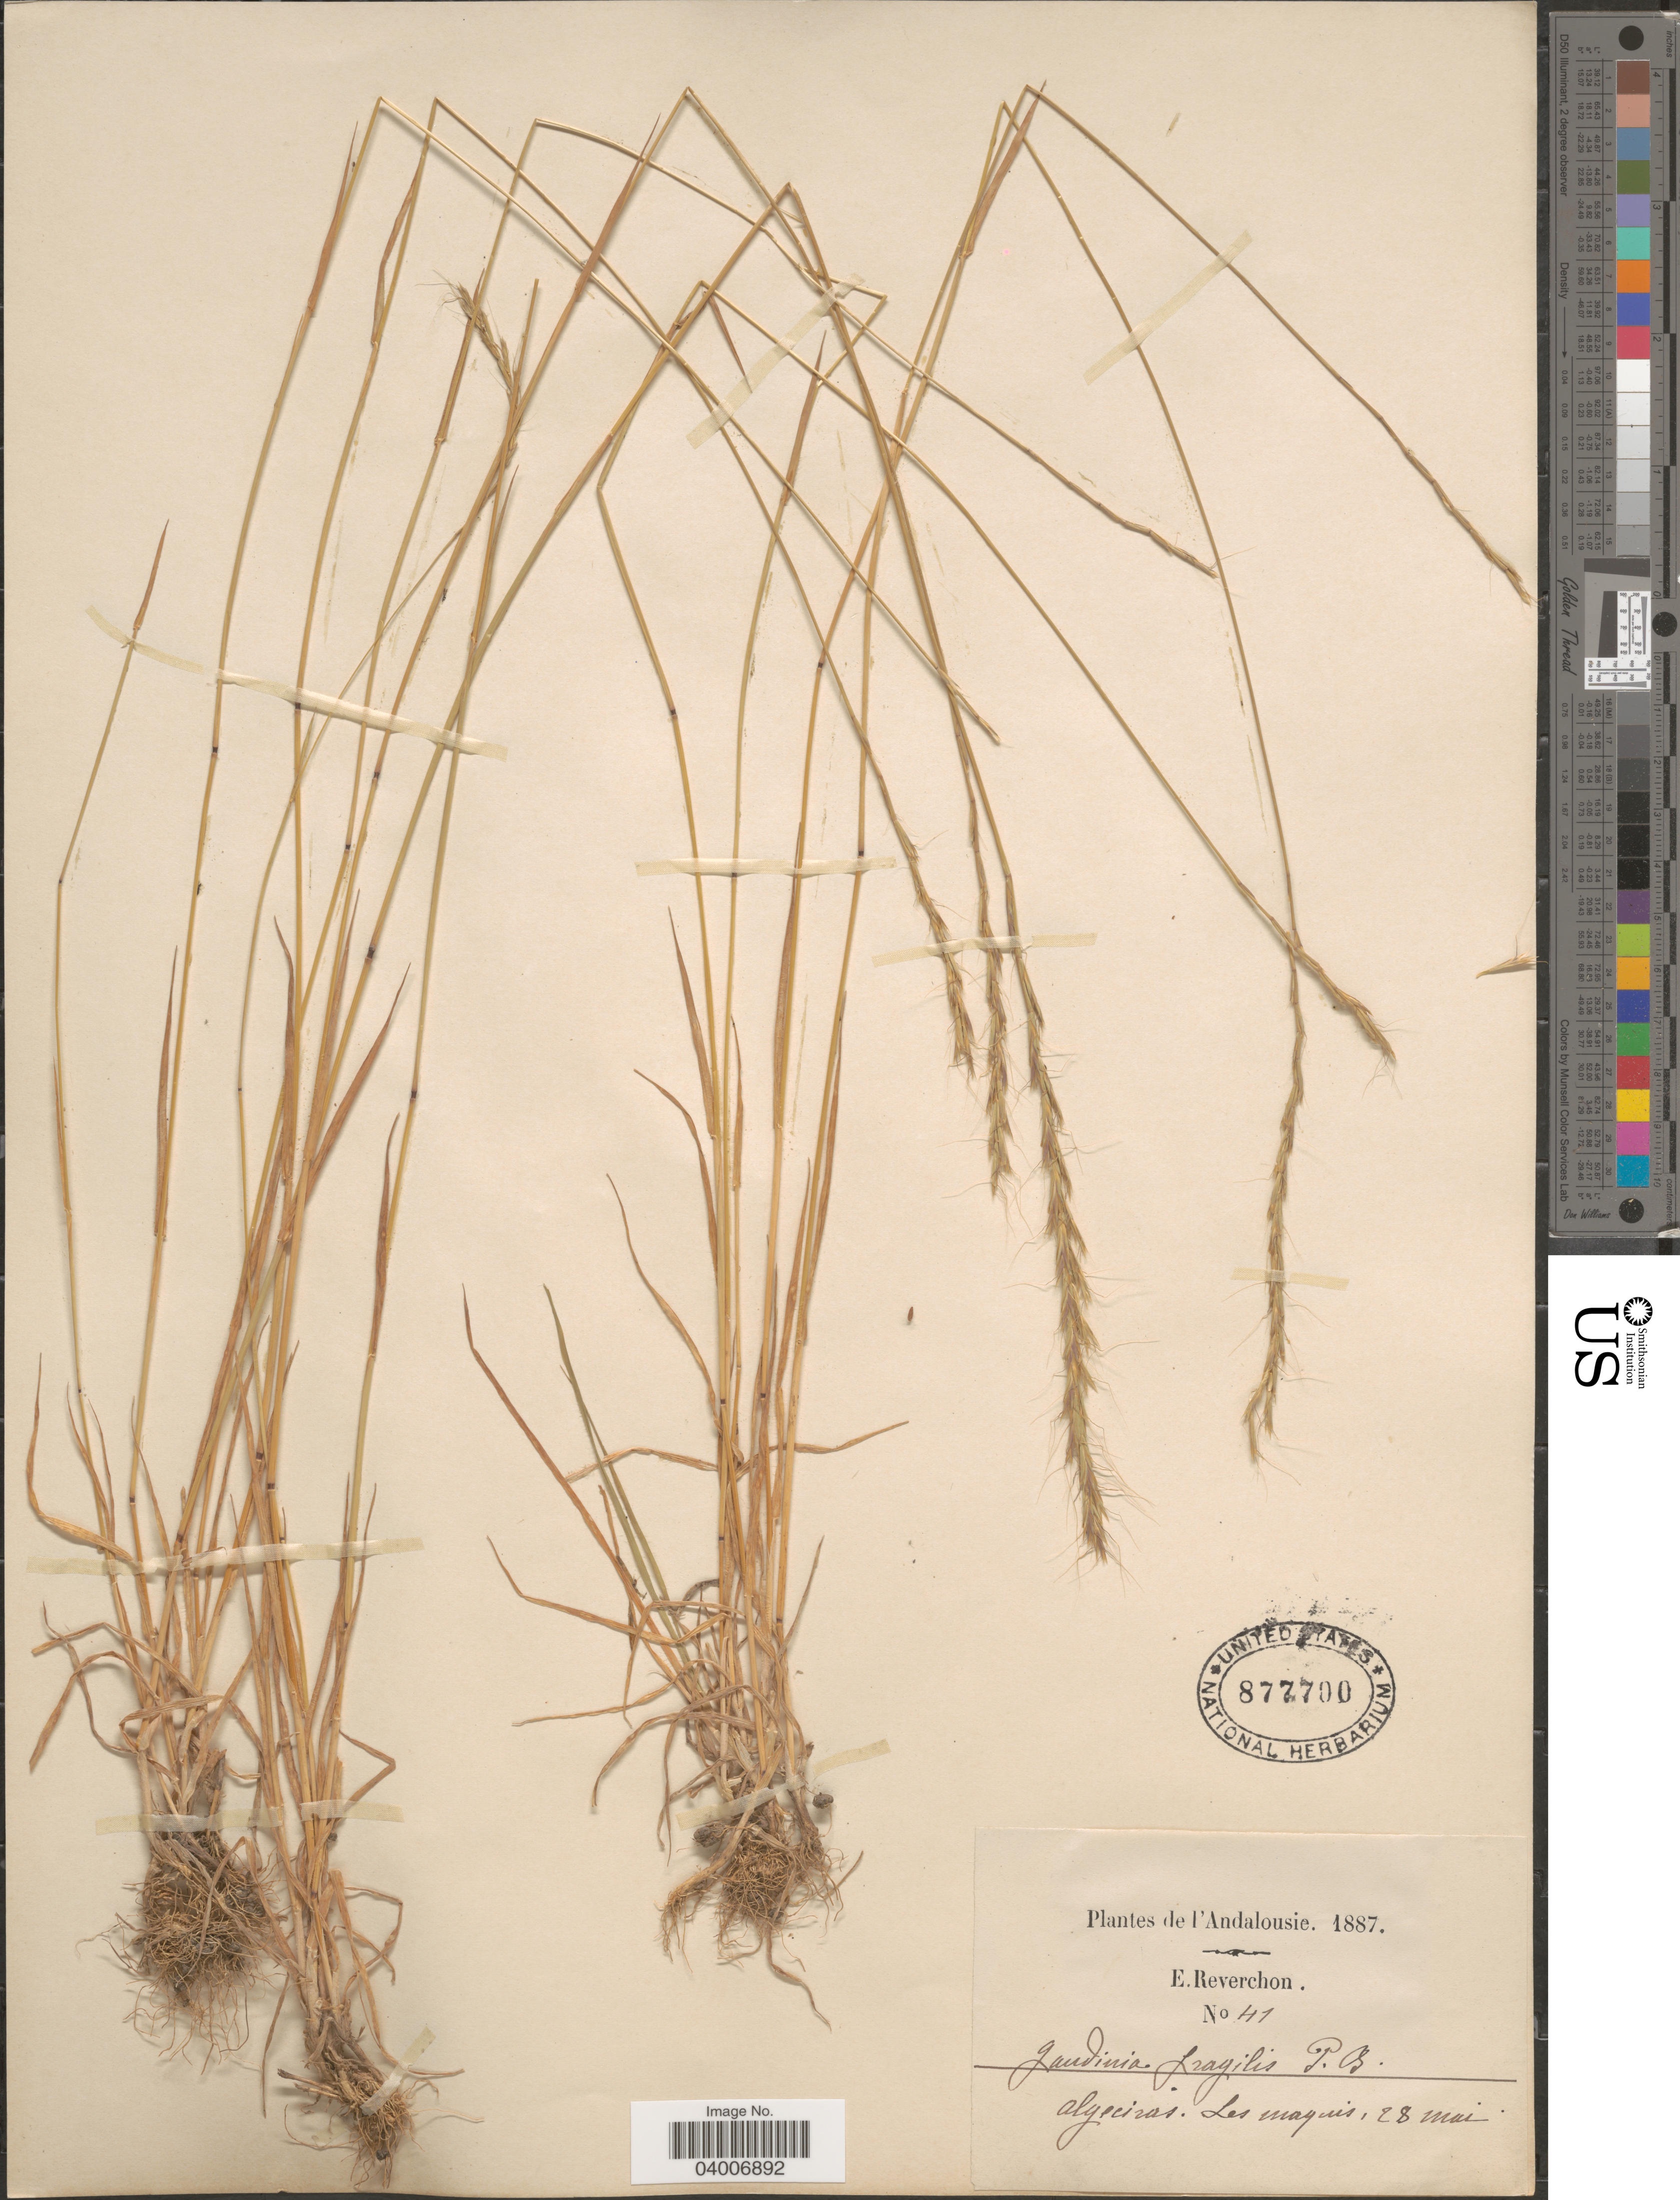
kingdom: Plantae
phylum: Tracheophyta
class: Liliopsida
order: Poales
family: Poaceae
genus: Gaudinia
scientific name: Gaudinia fragilis var. fragilis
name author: (L.) P. Beauv.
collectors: E. Reverchon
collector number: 41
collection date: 1887-05-28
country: Spain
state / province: Andalucía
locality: Andalousie. Algeciras. Les Maquis.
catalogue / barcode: US 877700